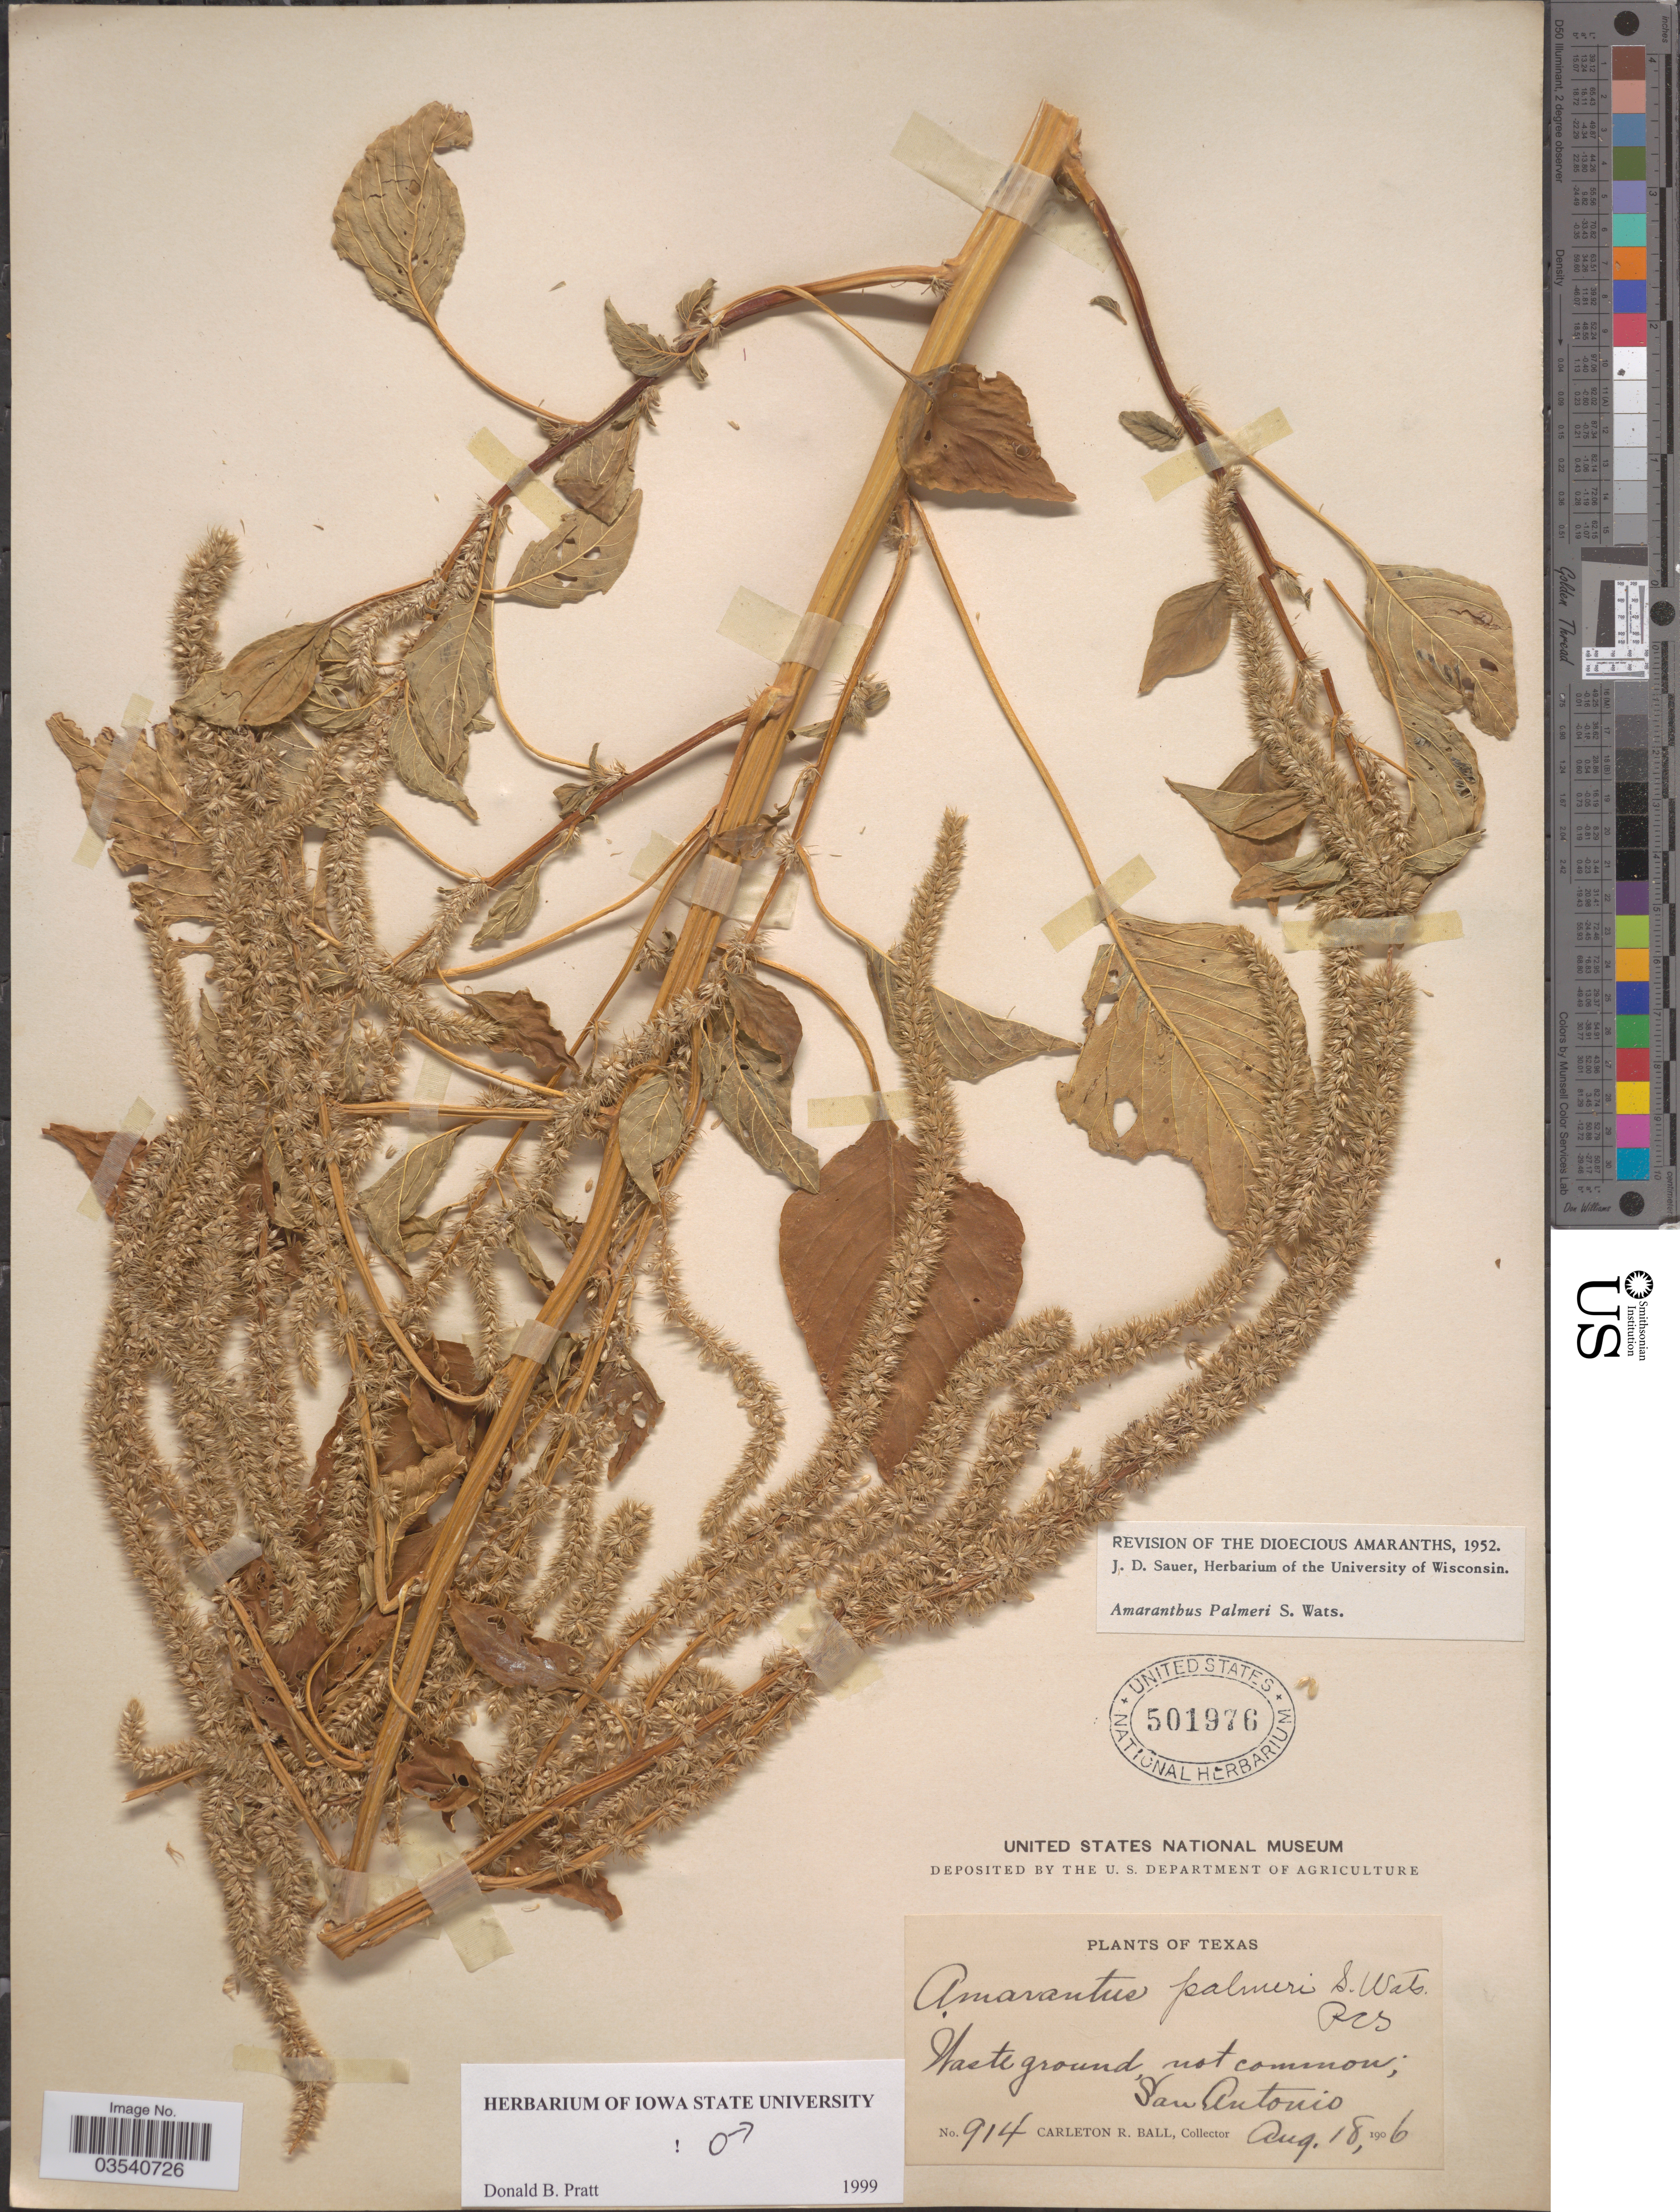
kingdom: Plantae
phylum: Tracheophyta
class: Magnoliopsida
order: Caryophyllales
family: Amaranthaceae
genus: Amaranthus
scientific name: Amaranthus palmeri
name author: S. Watson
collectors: C. R. Ball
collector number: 914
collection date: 1906-08-18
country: United States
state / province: Texas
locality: San Antonio.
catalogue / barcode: US 501976